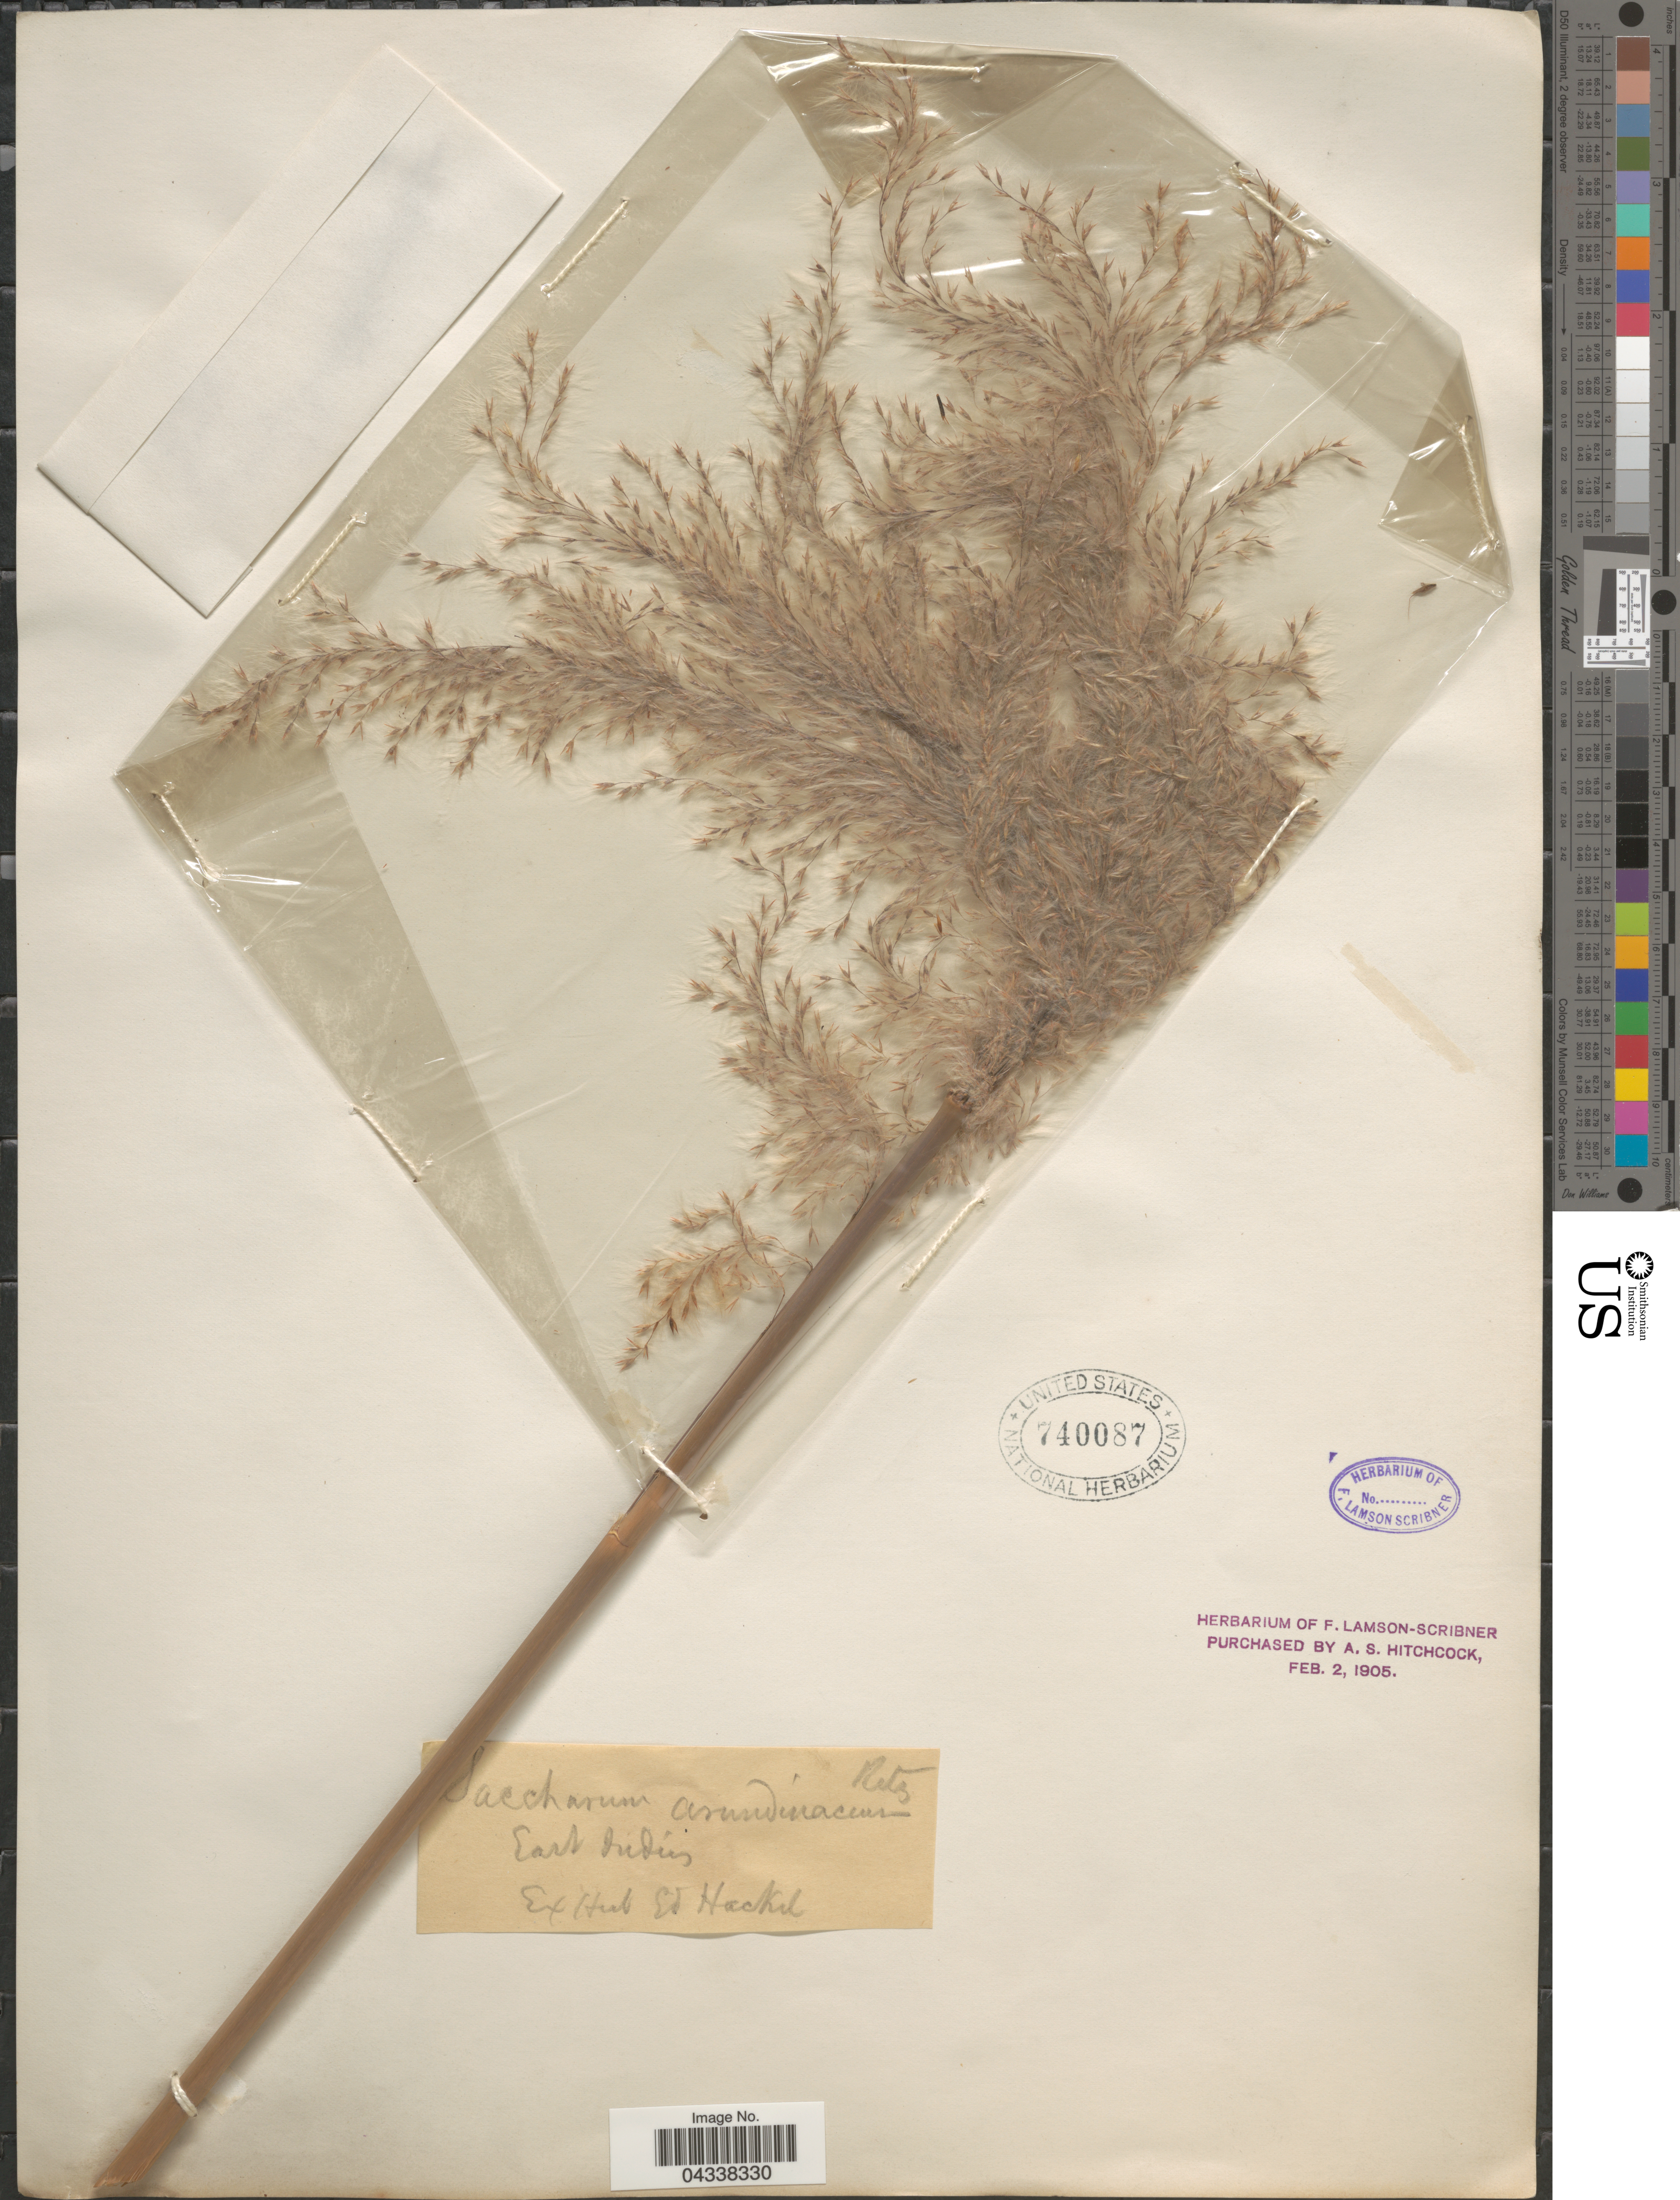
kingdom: Plantae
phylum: Tracheophyta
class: Liliopsida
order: Poales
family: Poaceae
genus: Tripidium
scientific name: Tripidium arundinaceum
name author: (Retz.) Welker et al.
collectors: ex herb. E. Hackel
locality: East Indies.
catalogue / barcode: US 740087